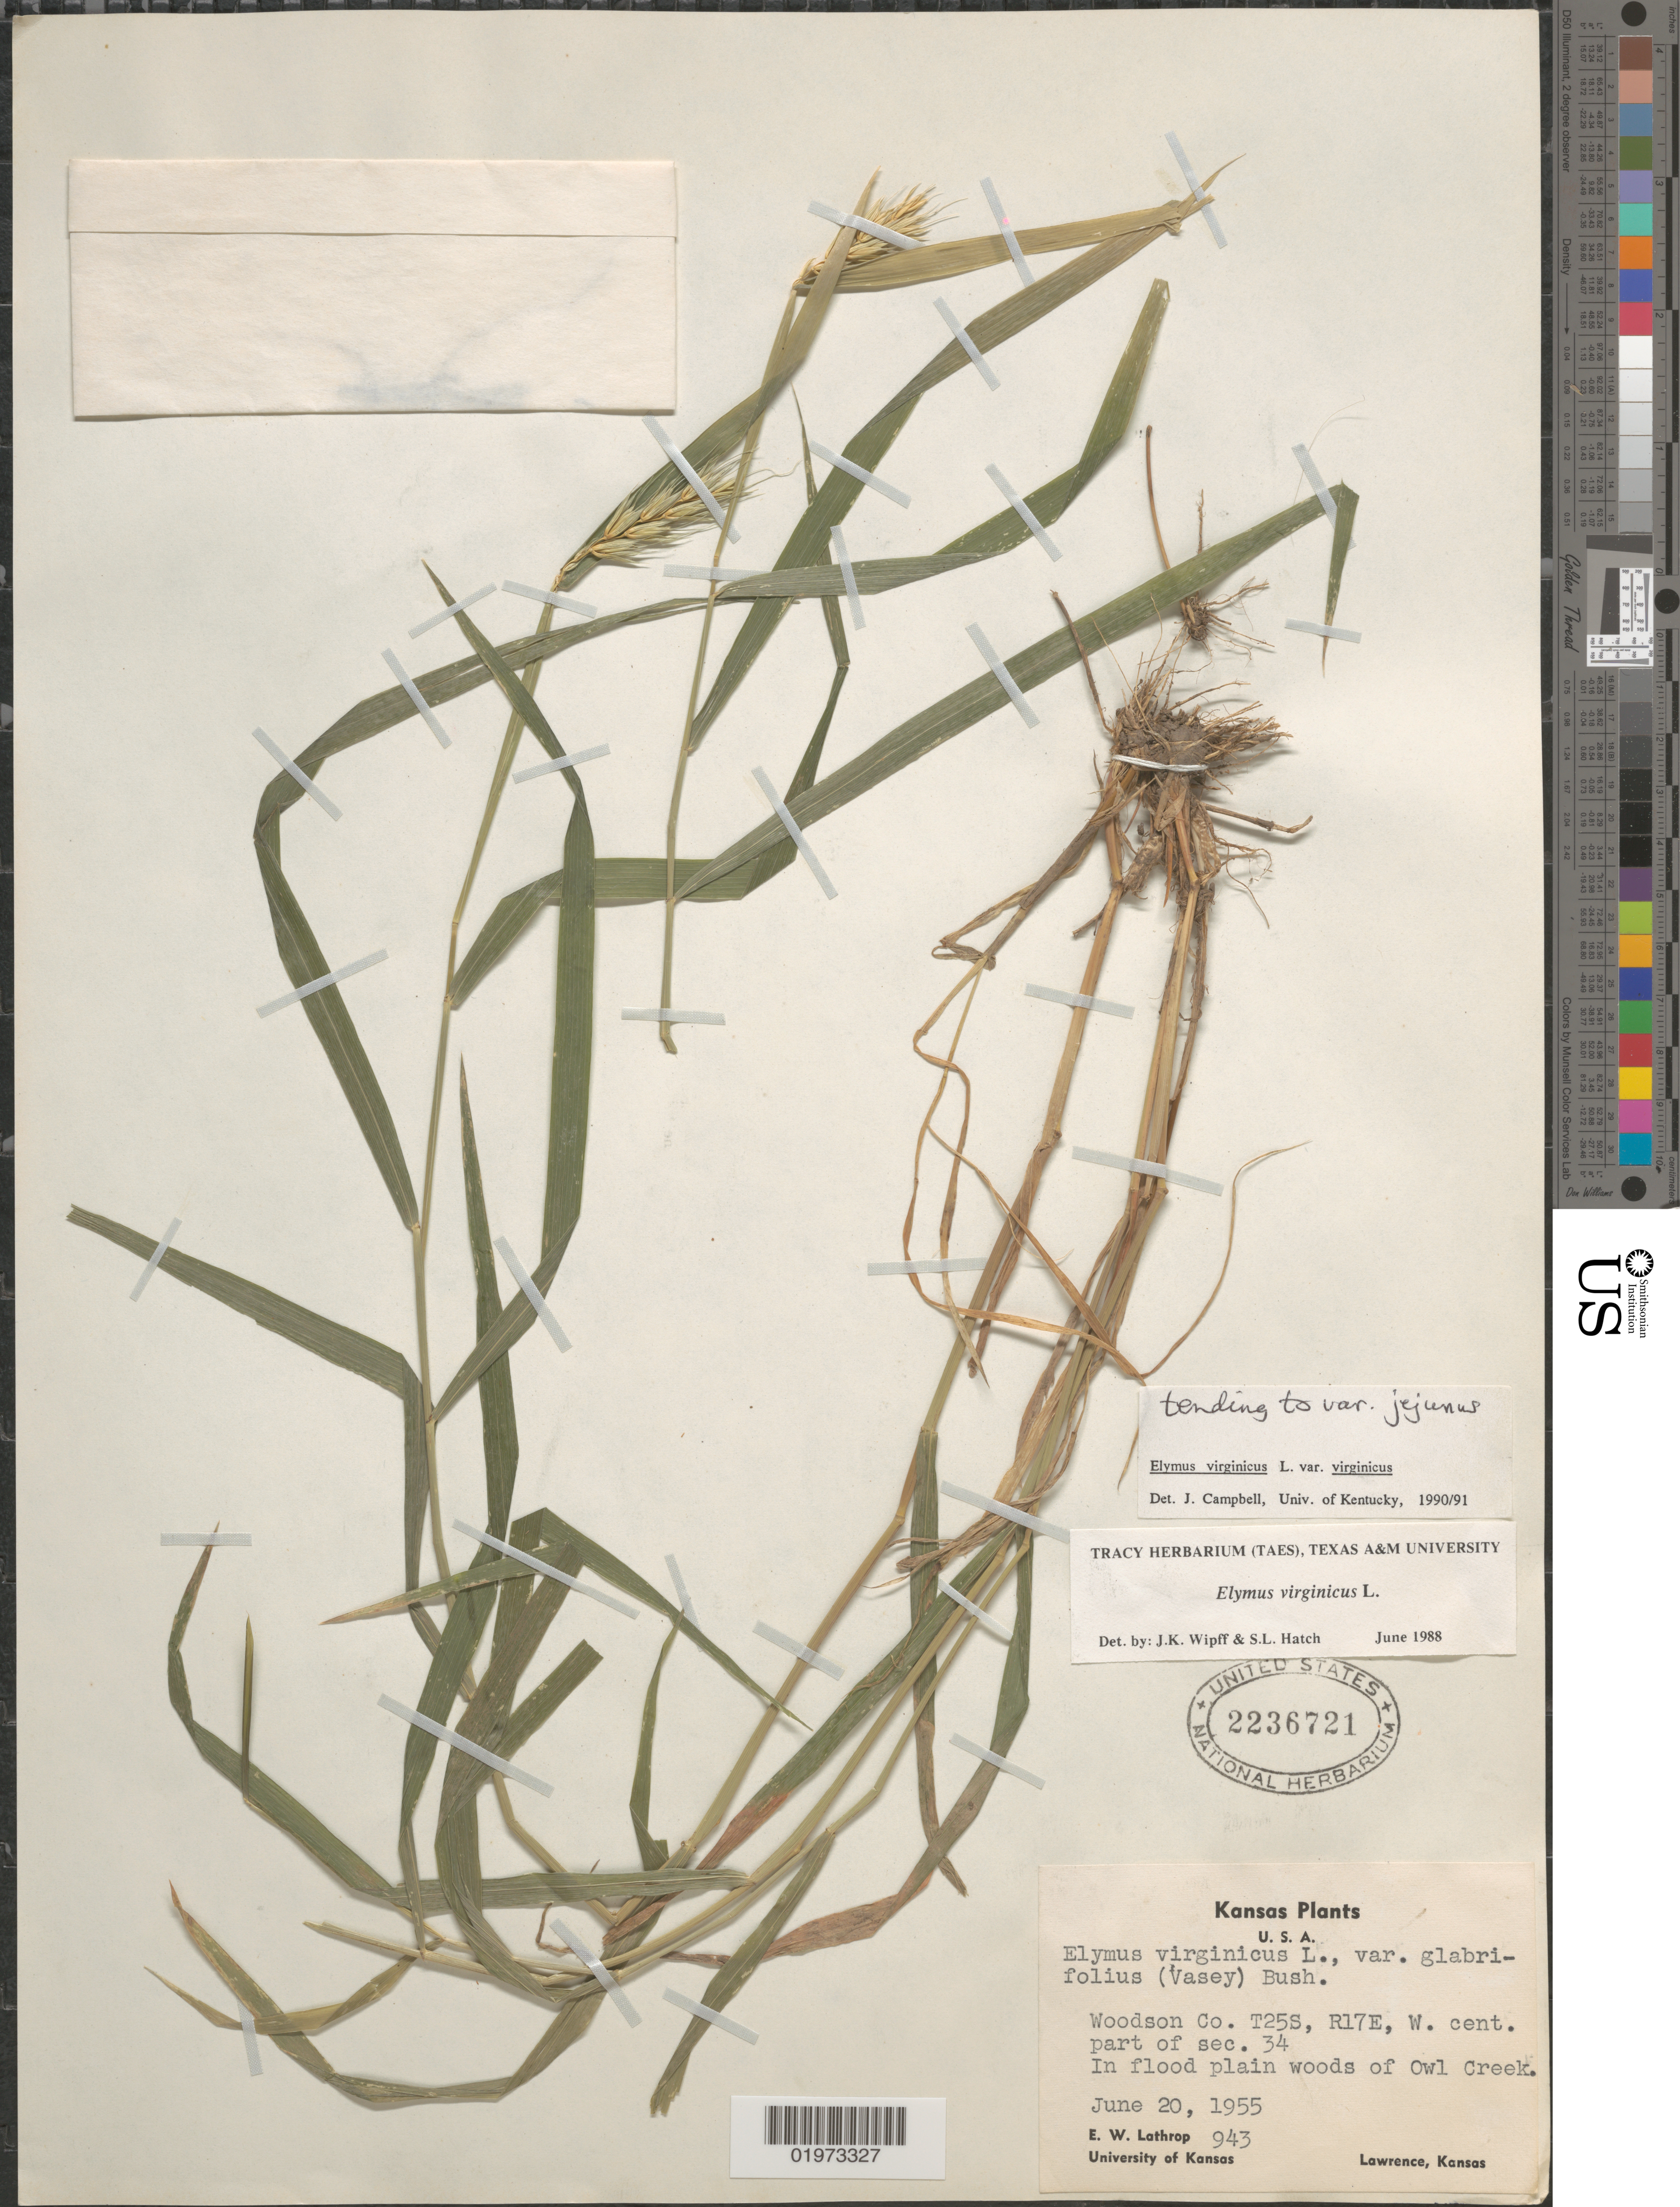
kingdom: Plantae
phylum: Tracheophyta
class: Liliopsida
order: Poales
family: Poaceae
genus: Elymus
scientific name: Elymus virginicus var. virginicus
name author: L.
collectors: E. W. Lathrop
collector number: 943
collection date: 1955-06-20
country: United States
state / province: Kansas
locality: Woodson Co. T25S, R17E, W. cent. part of sec. 34. In flood plain woods of Owl Creek.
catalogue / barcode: US 2236721